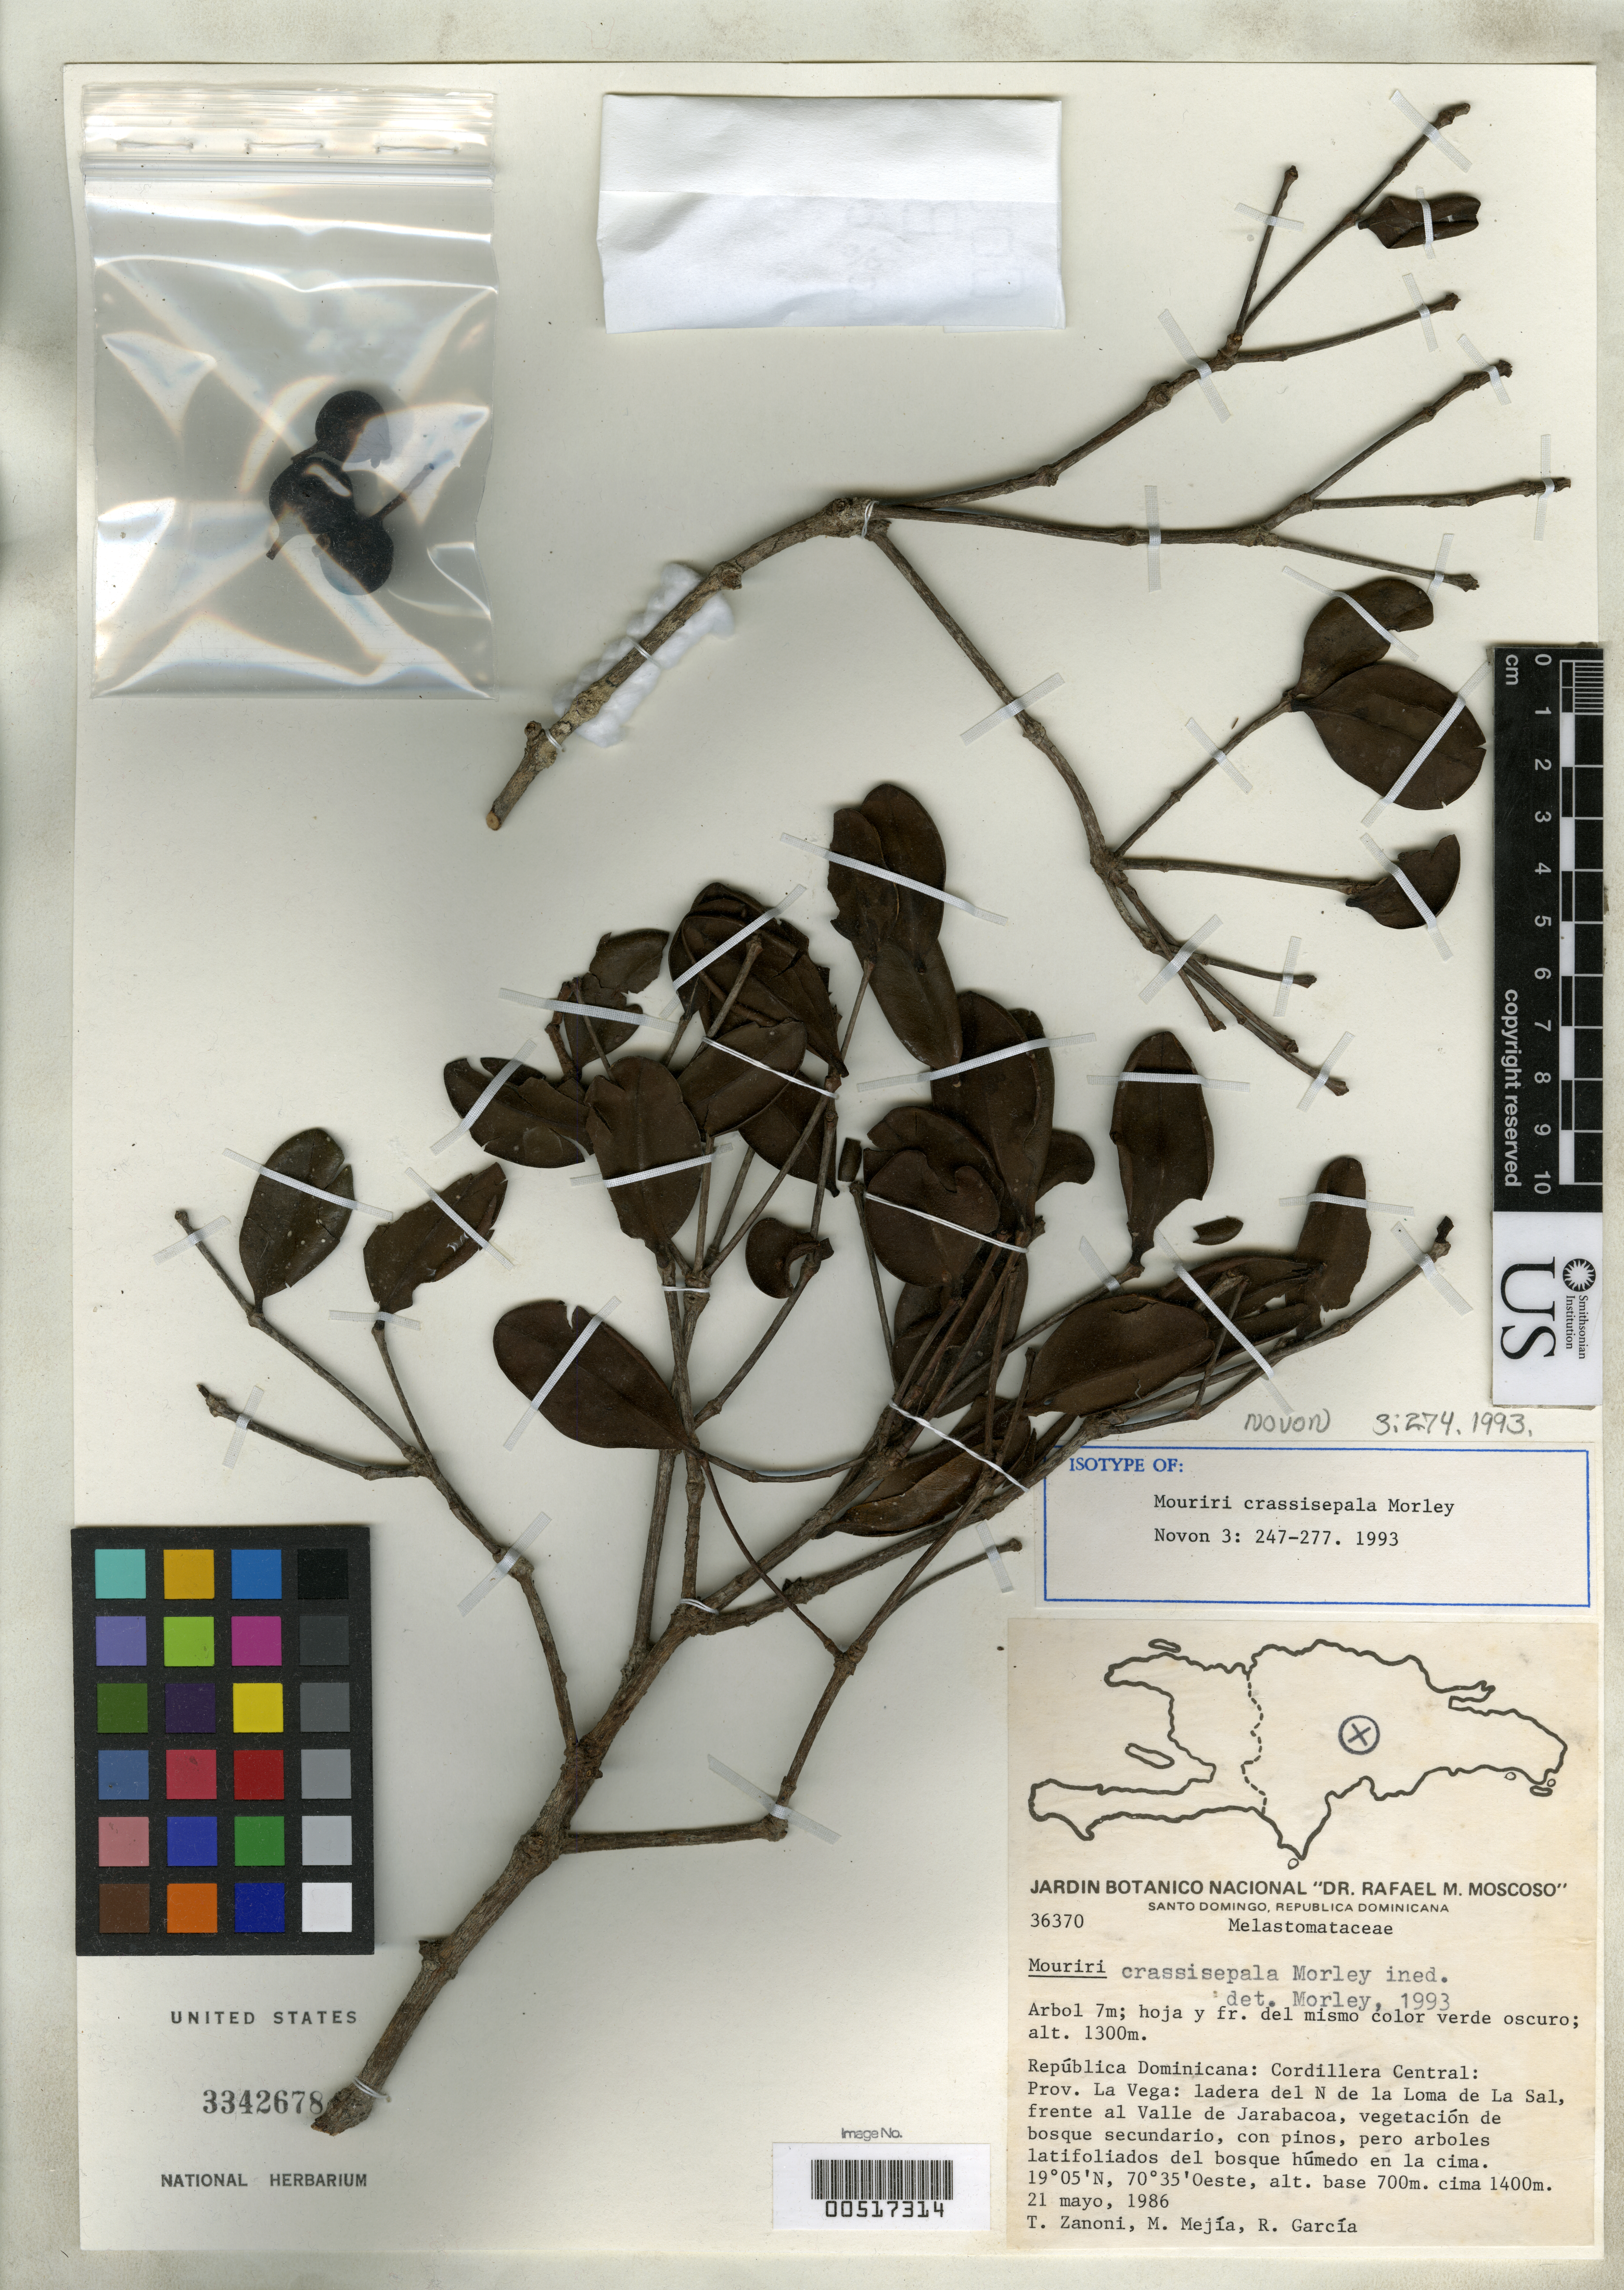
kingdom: Plantae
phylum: Tracheophyta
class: Magnoliopsida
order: Myrtales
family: Melastomataceae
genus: Mouriri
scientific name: Mouriri crassisepala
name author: Morley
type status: Isotype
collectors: T. A. Zanoni, M. Mejia & R. Garcia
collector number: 36370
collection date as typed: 21 May 1986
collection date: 1986-05-21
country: Dominican Republic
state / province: La Vega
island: Hispaniola Island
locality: Cordillera Central, Ladera del N de La Loma de La Sal, frente al Valle de Jarabacoa.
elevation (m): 700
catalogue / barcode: US 3342678